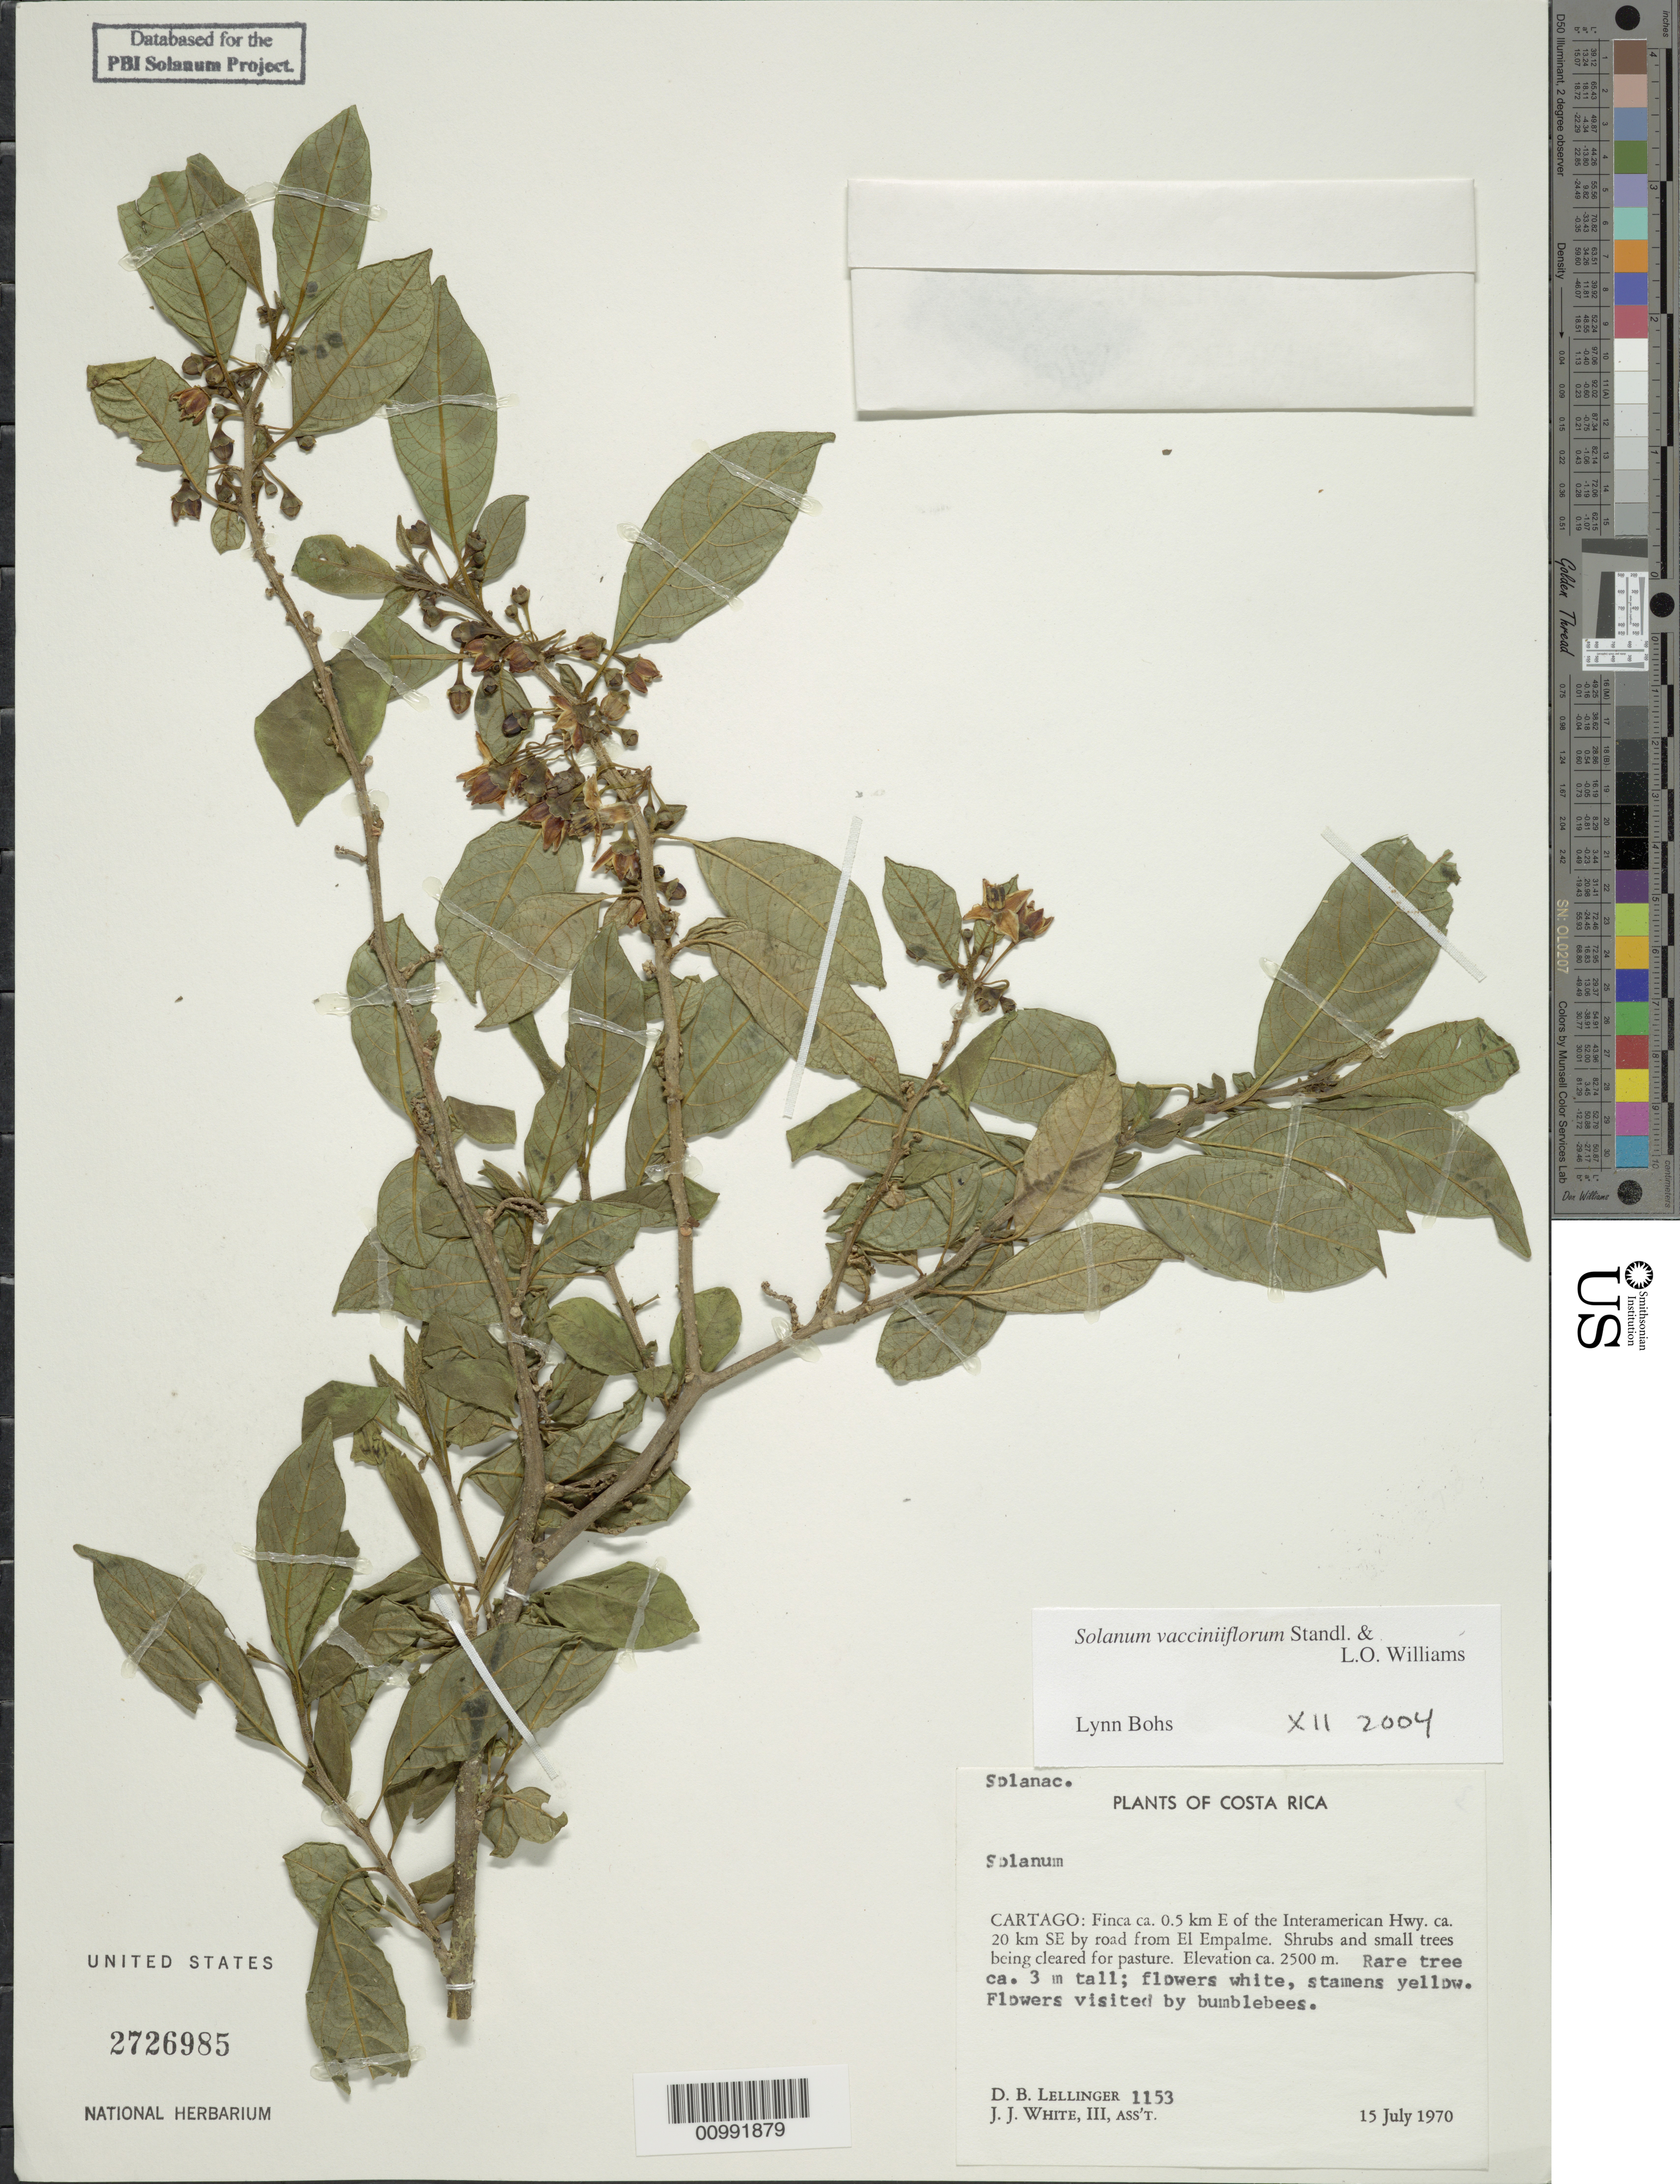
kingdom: Plantae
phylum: Tracheophyta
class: Magnoliopsida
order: Solanales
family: Solanaceae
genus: Solanum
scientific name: Solanum vacciniiflorum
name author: Standl. & L.O. Williams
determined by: Knapp, S. D.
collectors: D. B. Lellinger & J. J. White III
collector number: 1153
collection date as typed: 15 Jul 1970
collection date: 1970-07-15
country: Costa Rica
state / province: Cartago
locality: Finca ca. 0.5 km E of the Interamerican Hwy. ca. 20 km SE by road from El Empalme. Shrubs and small trees being cleared for pasture.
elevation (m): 2500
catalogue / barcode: US 2726985